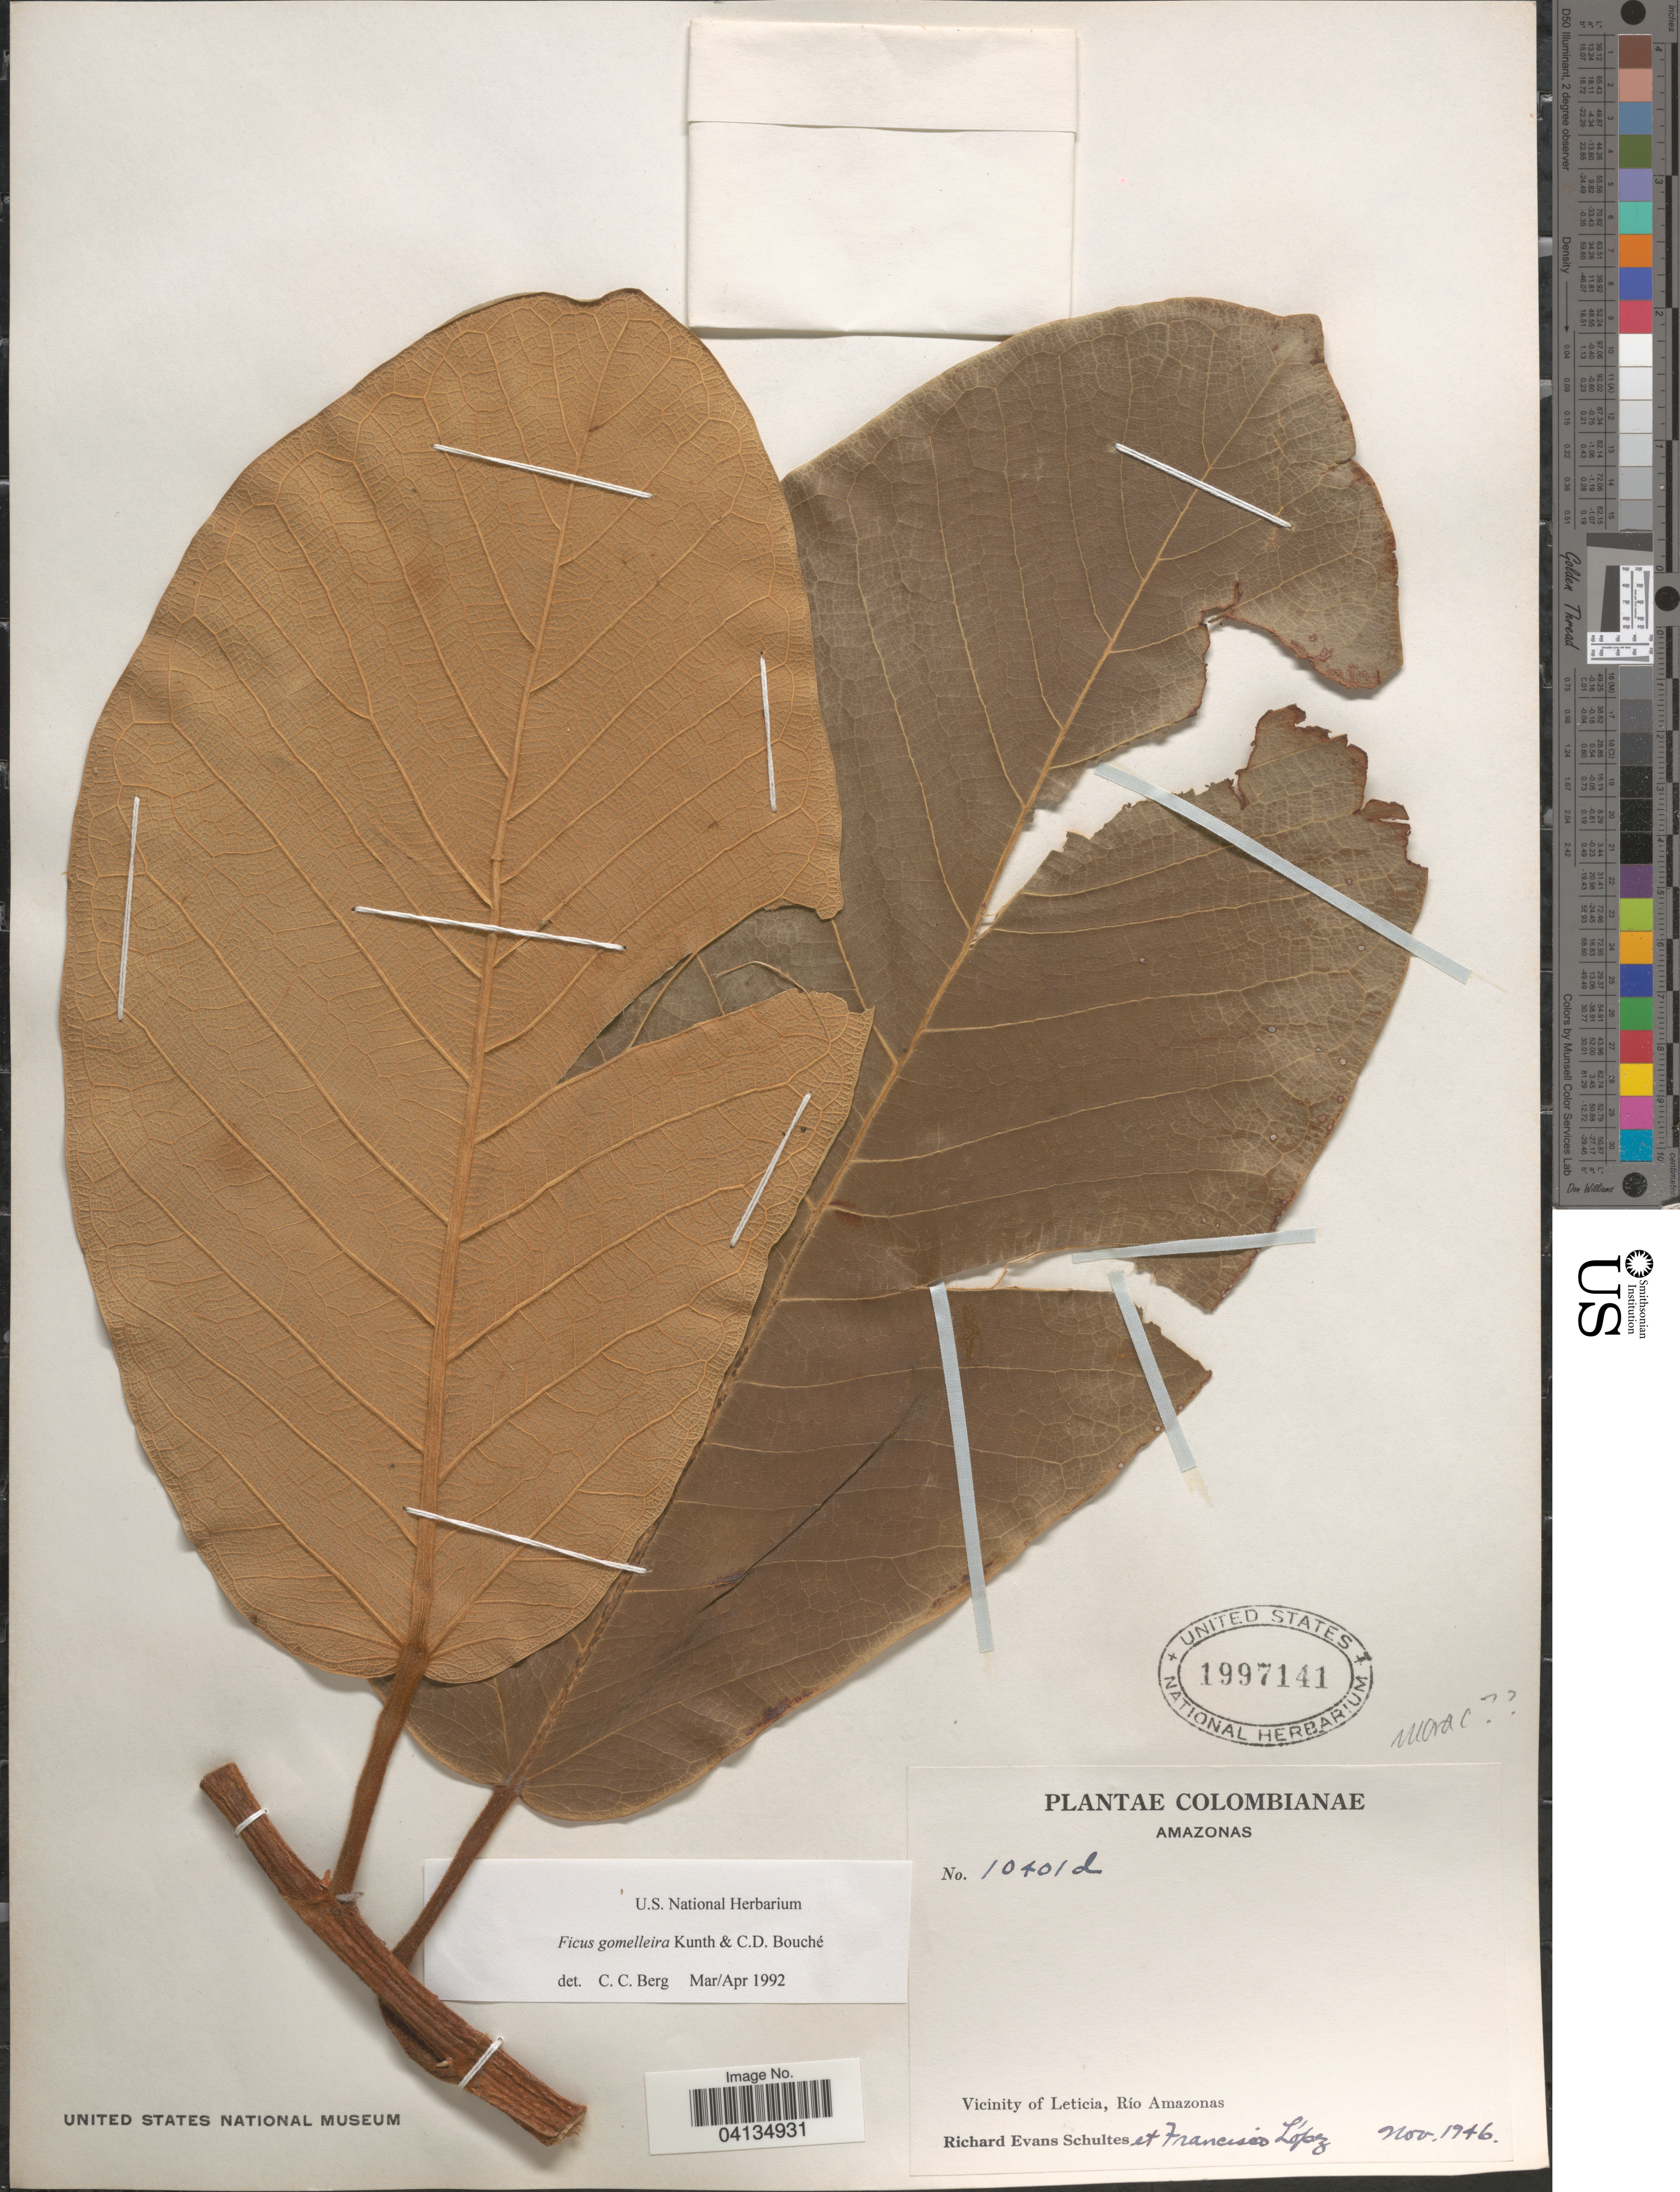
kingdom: Plantae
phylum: Tracheophyta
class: Magnoliopsida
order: Rosales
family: Moraceae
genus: Ficus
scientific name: Ficus gomelleira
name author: Kunth & C.D. Bouché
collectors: R. E. Schultes & F. Lopéz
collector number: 10401d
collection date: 1946-11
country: Colombia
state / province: Amazonas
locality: Colombianae. Vicinity of Leticia, Río Amazonas.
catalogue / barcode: US 1997141